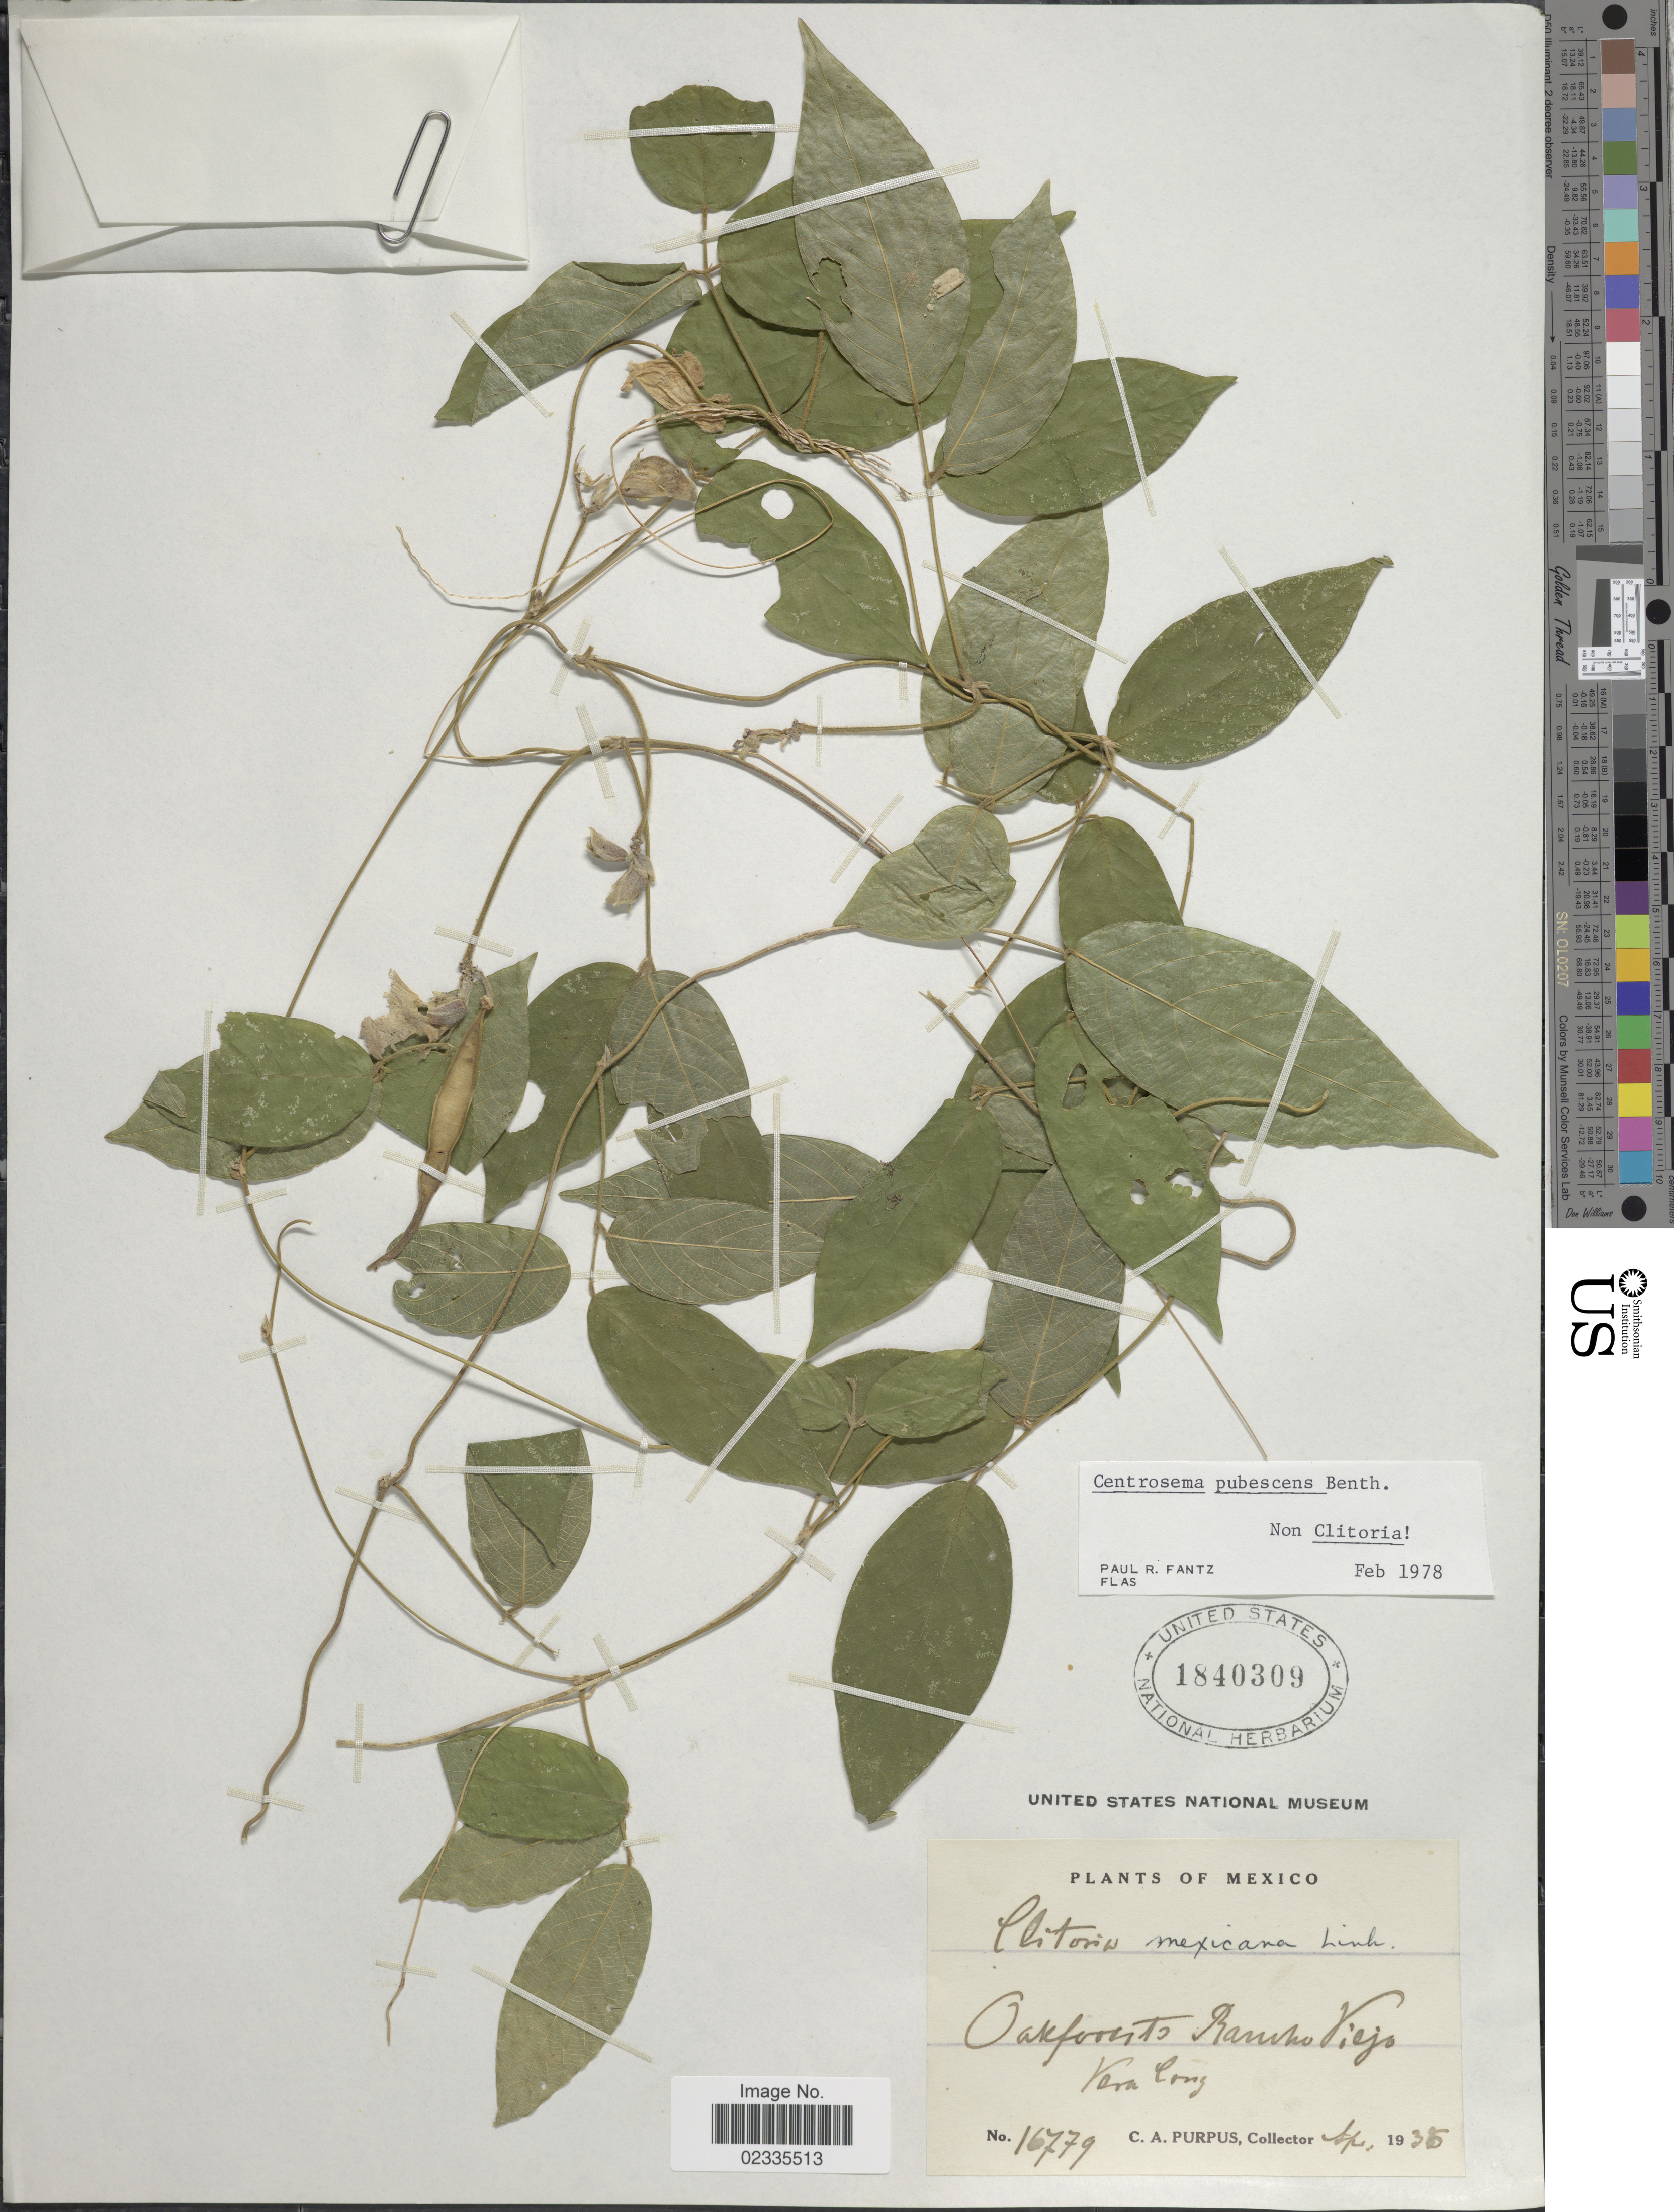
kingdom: Plantae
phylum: Tracheophyta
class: Magnoliopsida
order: Fabales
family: Fabaceae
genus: Centrosema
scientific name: Centrosema pubescens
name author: Benth.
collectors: C. A. Purpus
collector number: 16779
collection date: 1935-04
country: Mexico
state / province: Veracruz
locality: Oak forest Rancho Viejo, Vera Cruz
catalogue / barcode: US 1840309